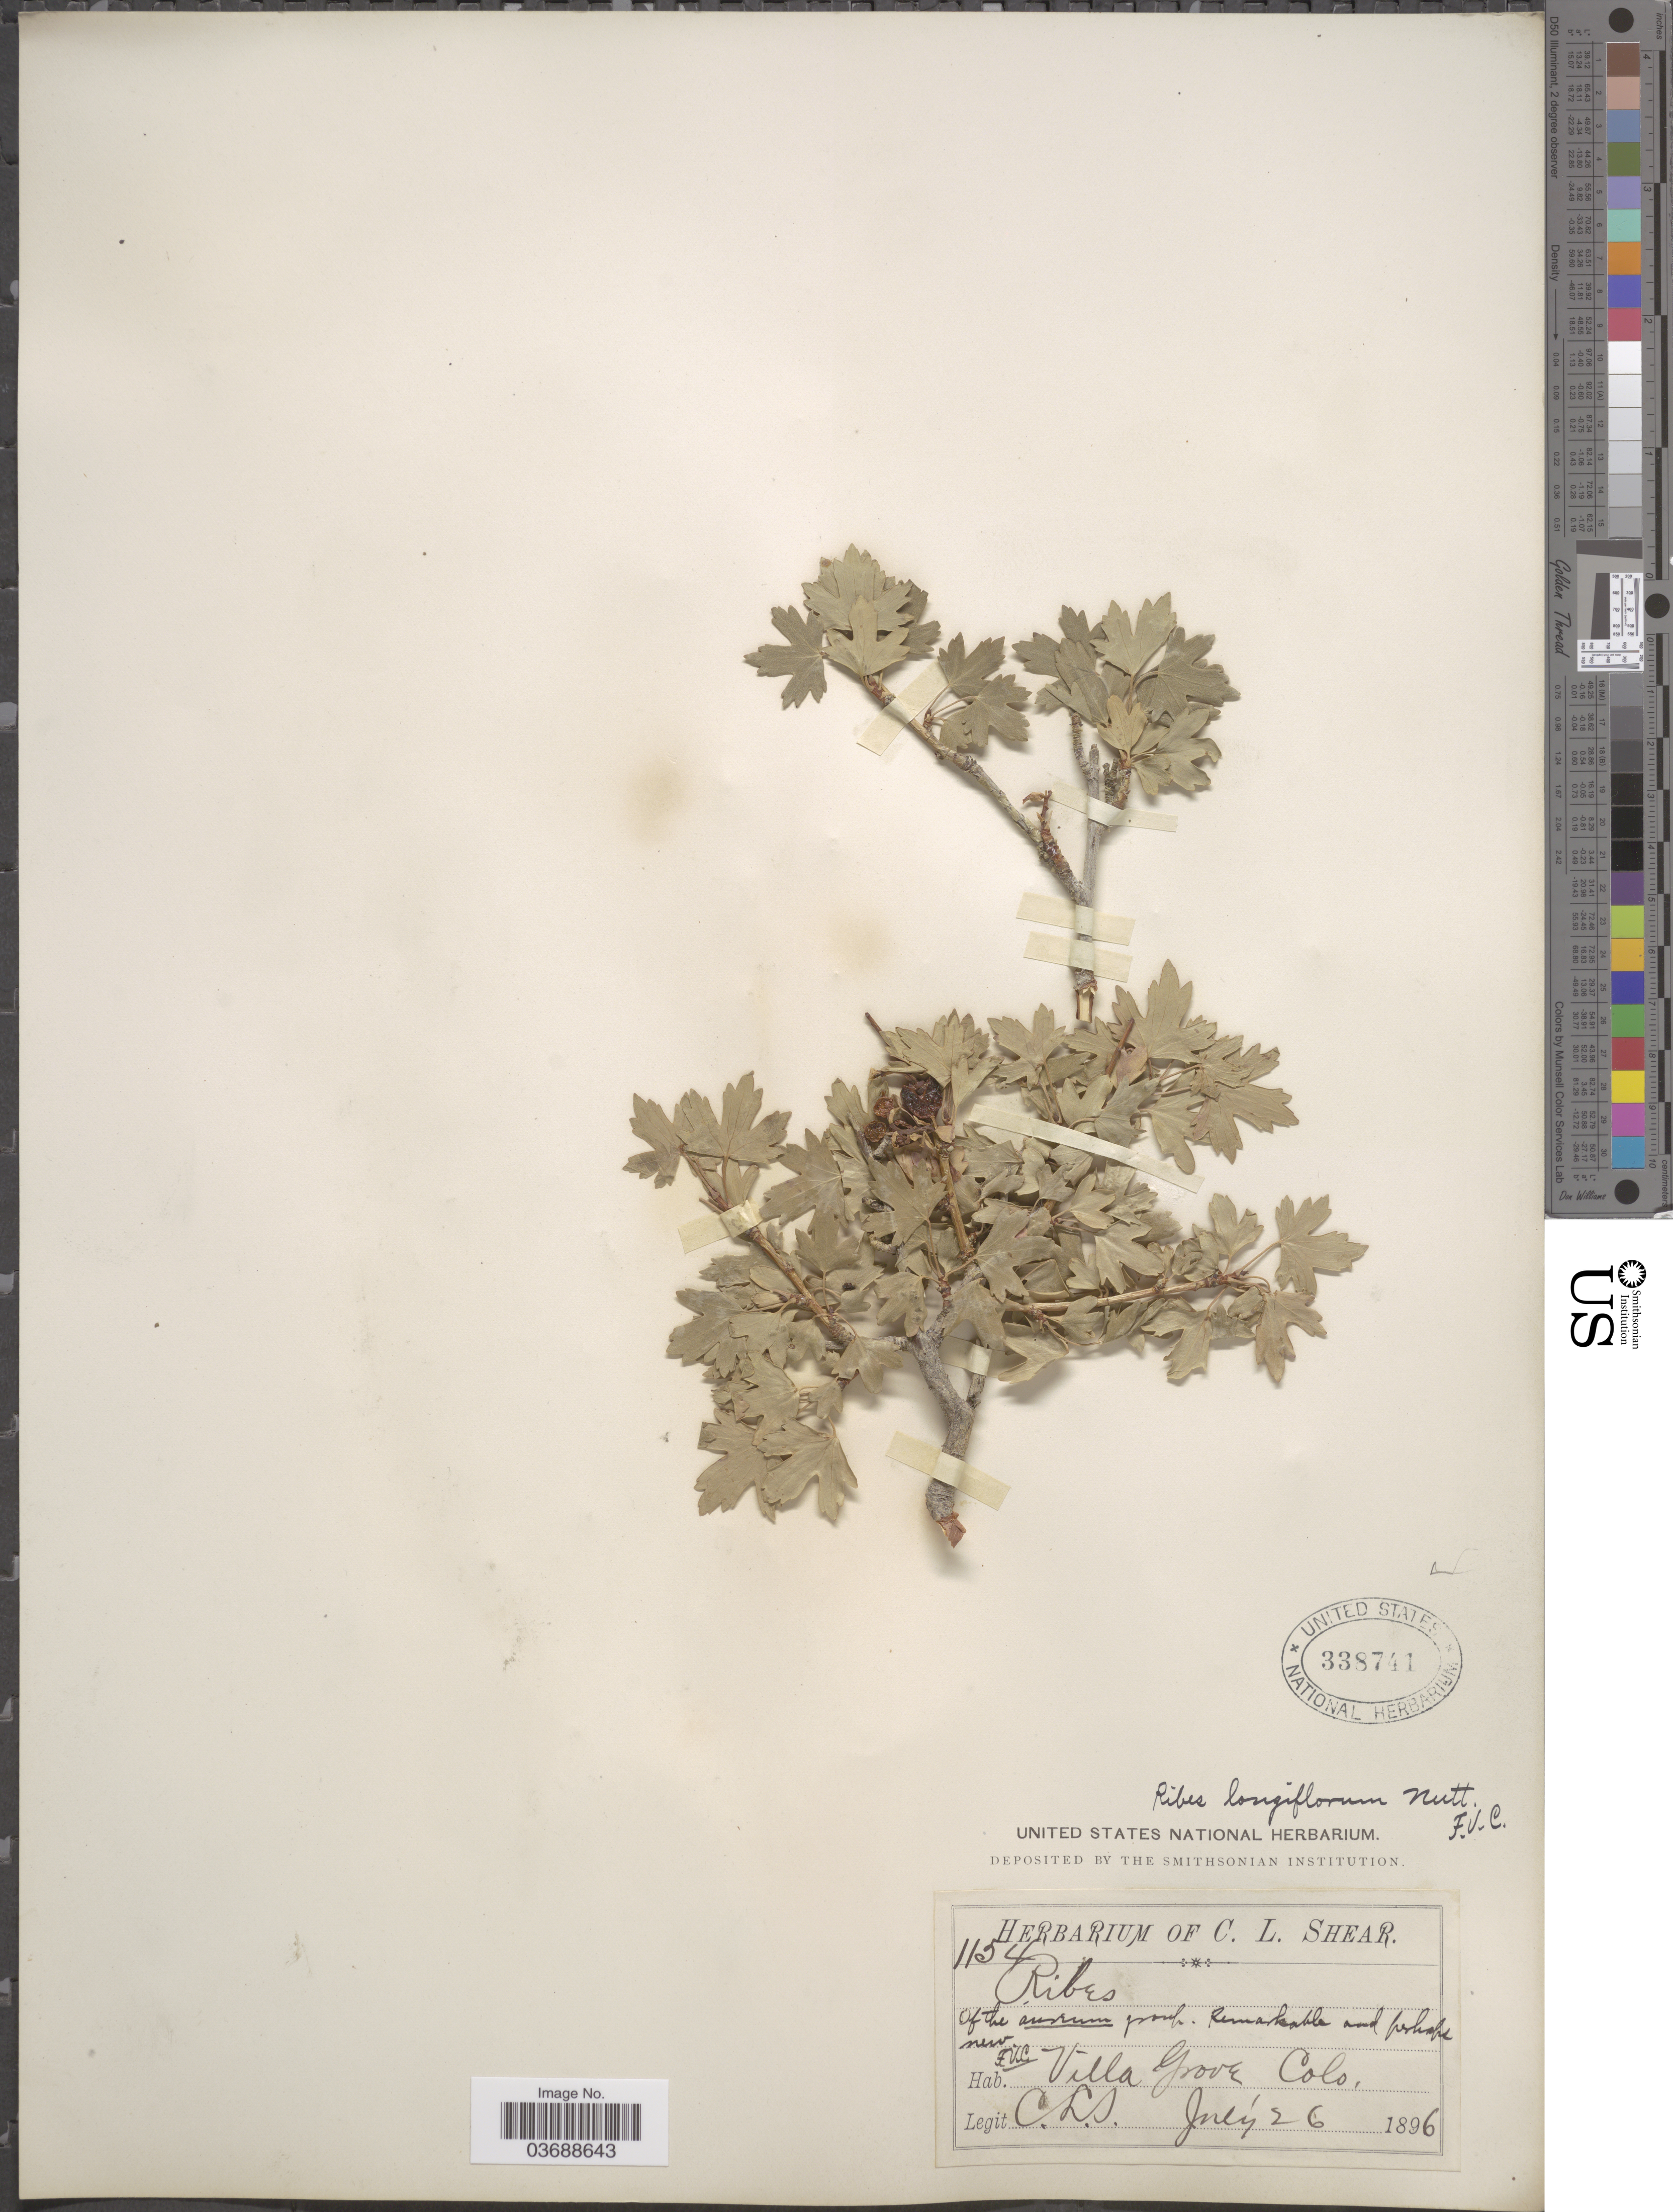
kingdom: Plantae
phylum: Tracheophyta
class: Magnoliopsida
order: Saxifragales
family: Grossulariaceae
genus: Ribes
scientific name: Ribes odoratum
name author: H.L. Wendl.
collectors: C. L. Shear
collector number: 1154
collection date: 1896-07-26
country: United States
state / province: Colorado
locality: Villa Grove.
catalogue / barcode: US 338741